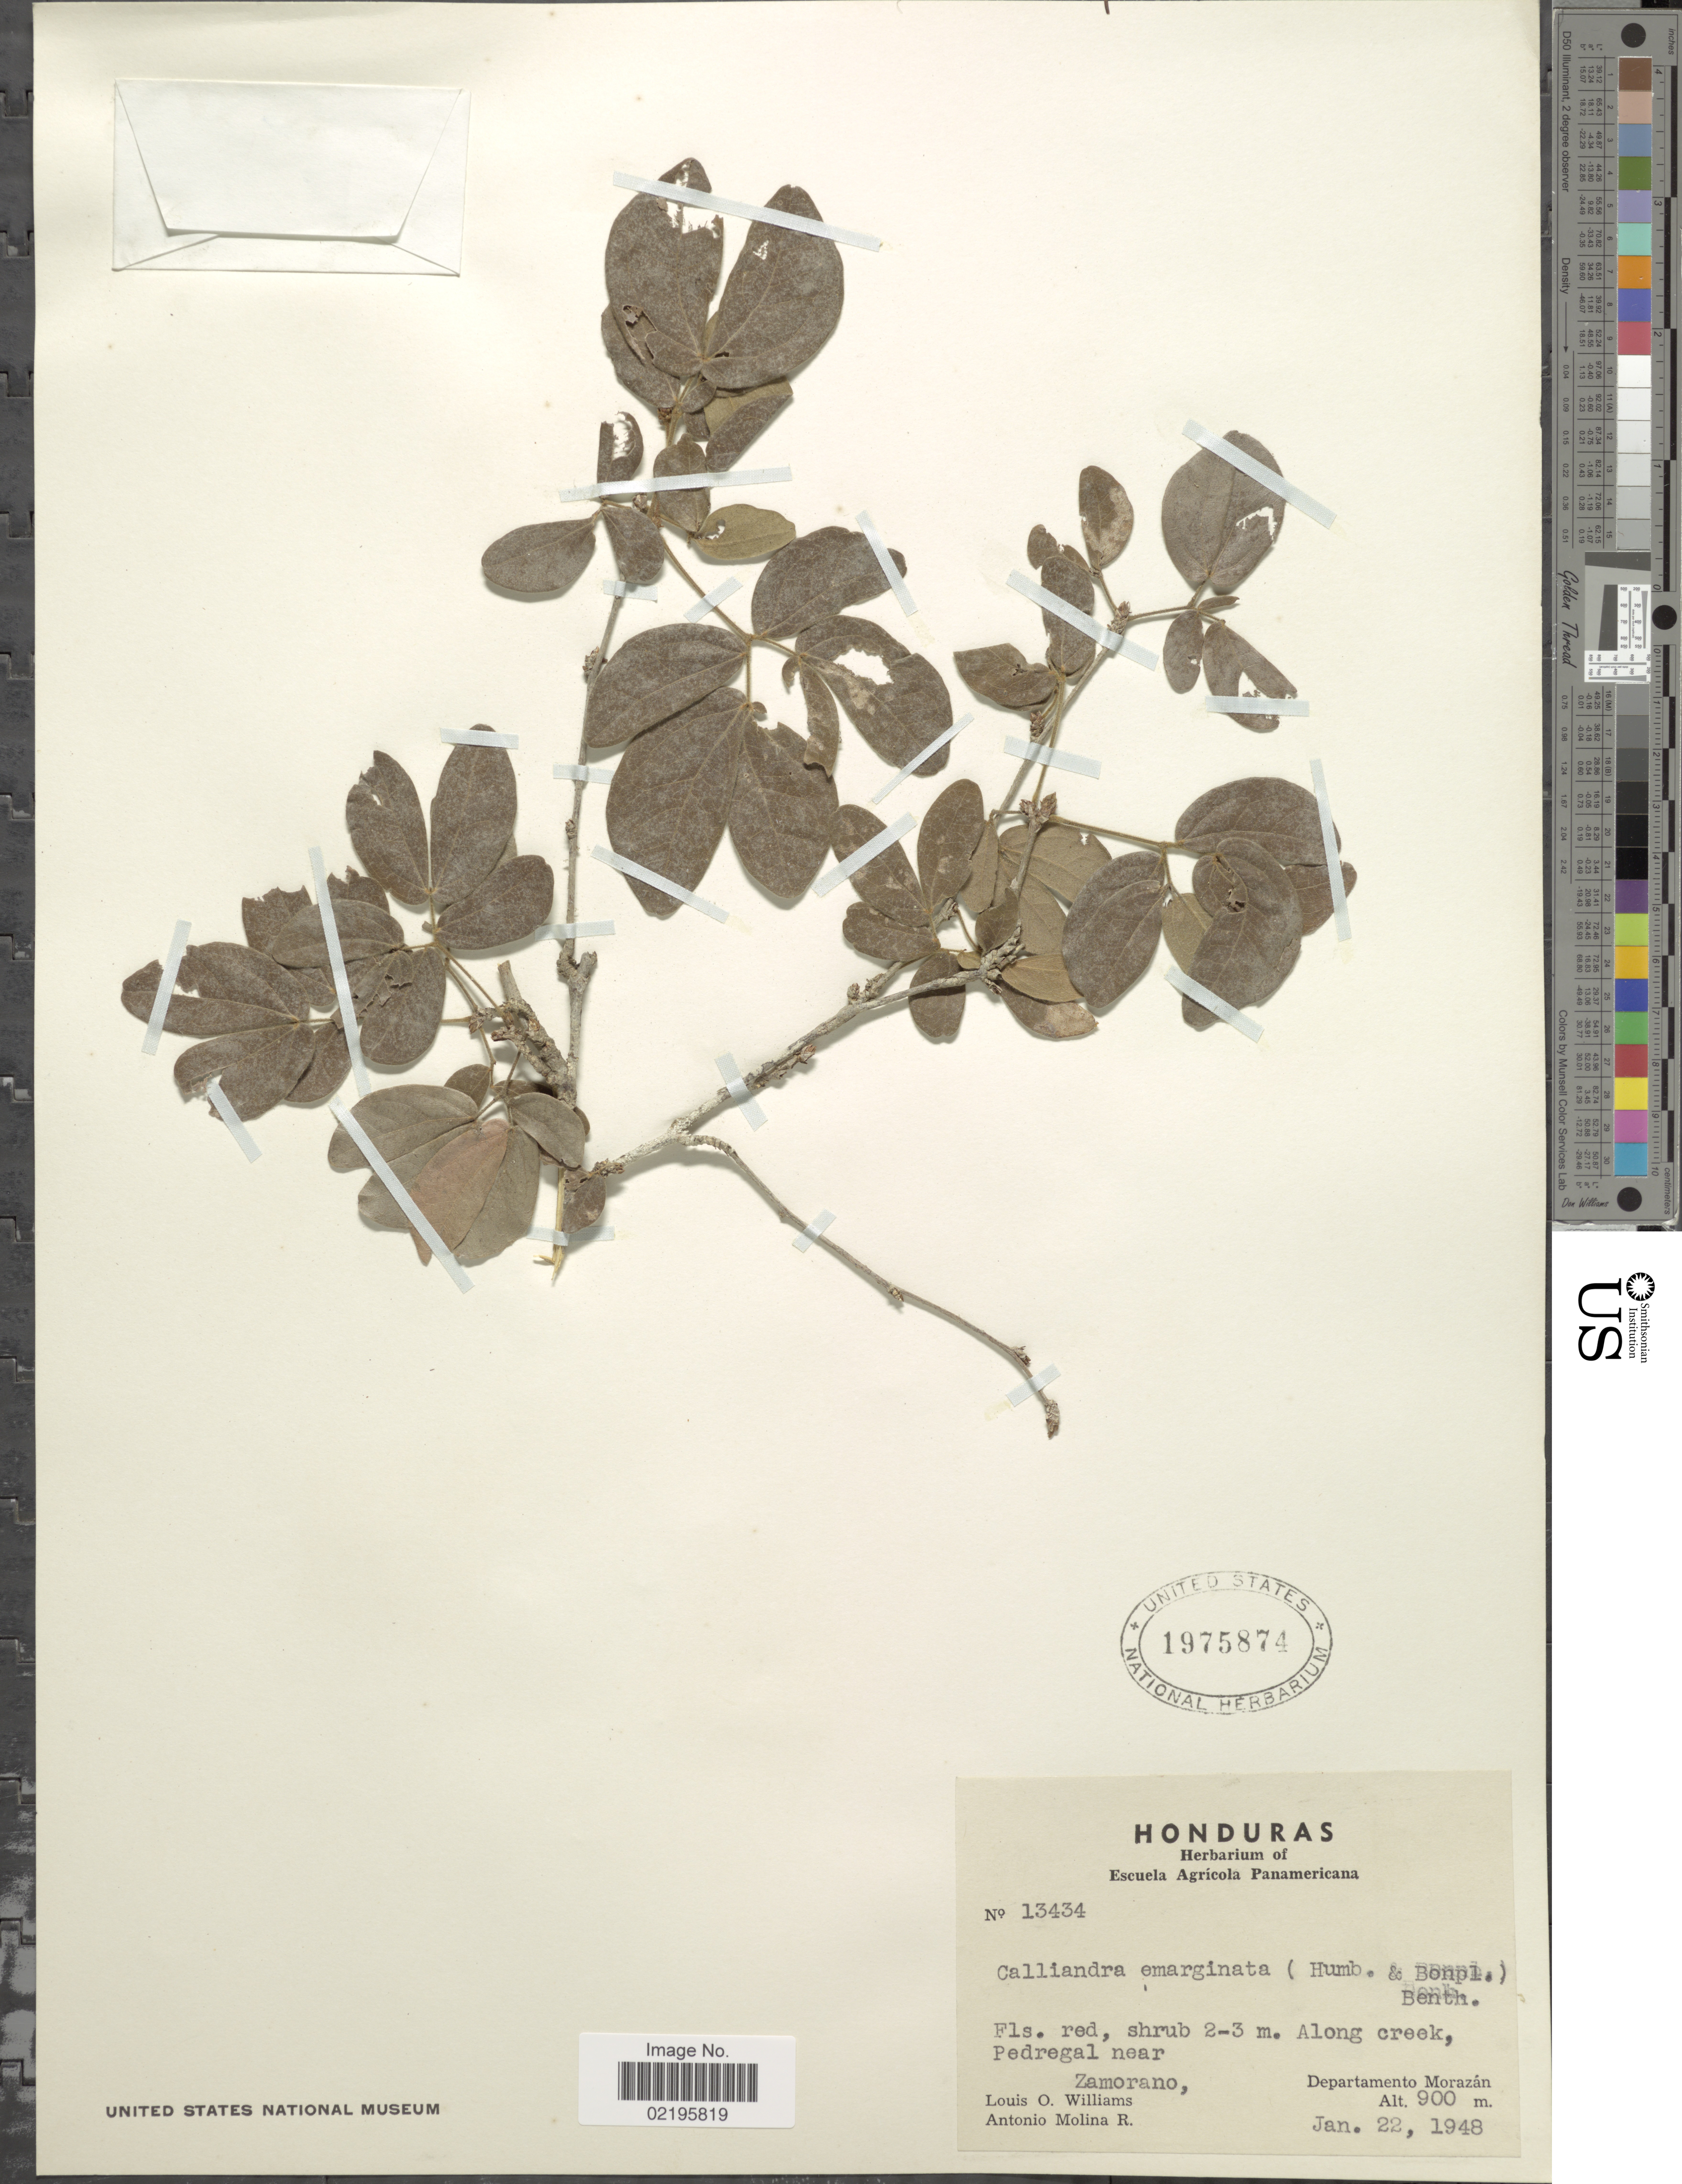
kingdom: Plantae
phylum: Tracheophyta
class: Magnoliopsida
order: Fabales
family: Fabaceae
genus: Calliandra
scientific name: Calliandra emarginata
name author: (Willd.) Benth.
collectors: L. O. Williams & A. Molina R.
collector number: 13434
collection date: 1948-01-22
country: Honduras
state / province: Fco. Morazán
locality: Along creek, Pedregal near Zamorano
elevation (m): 900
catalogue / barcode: US 1975874